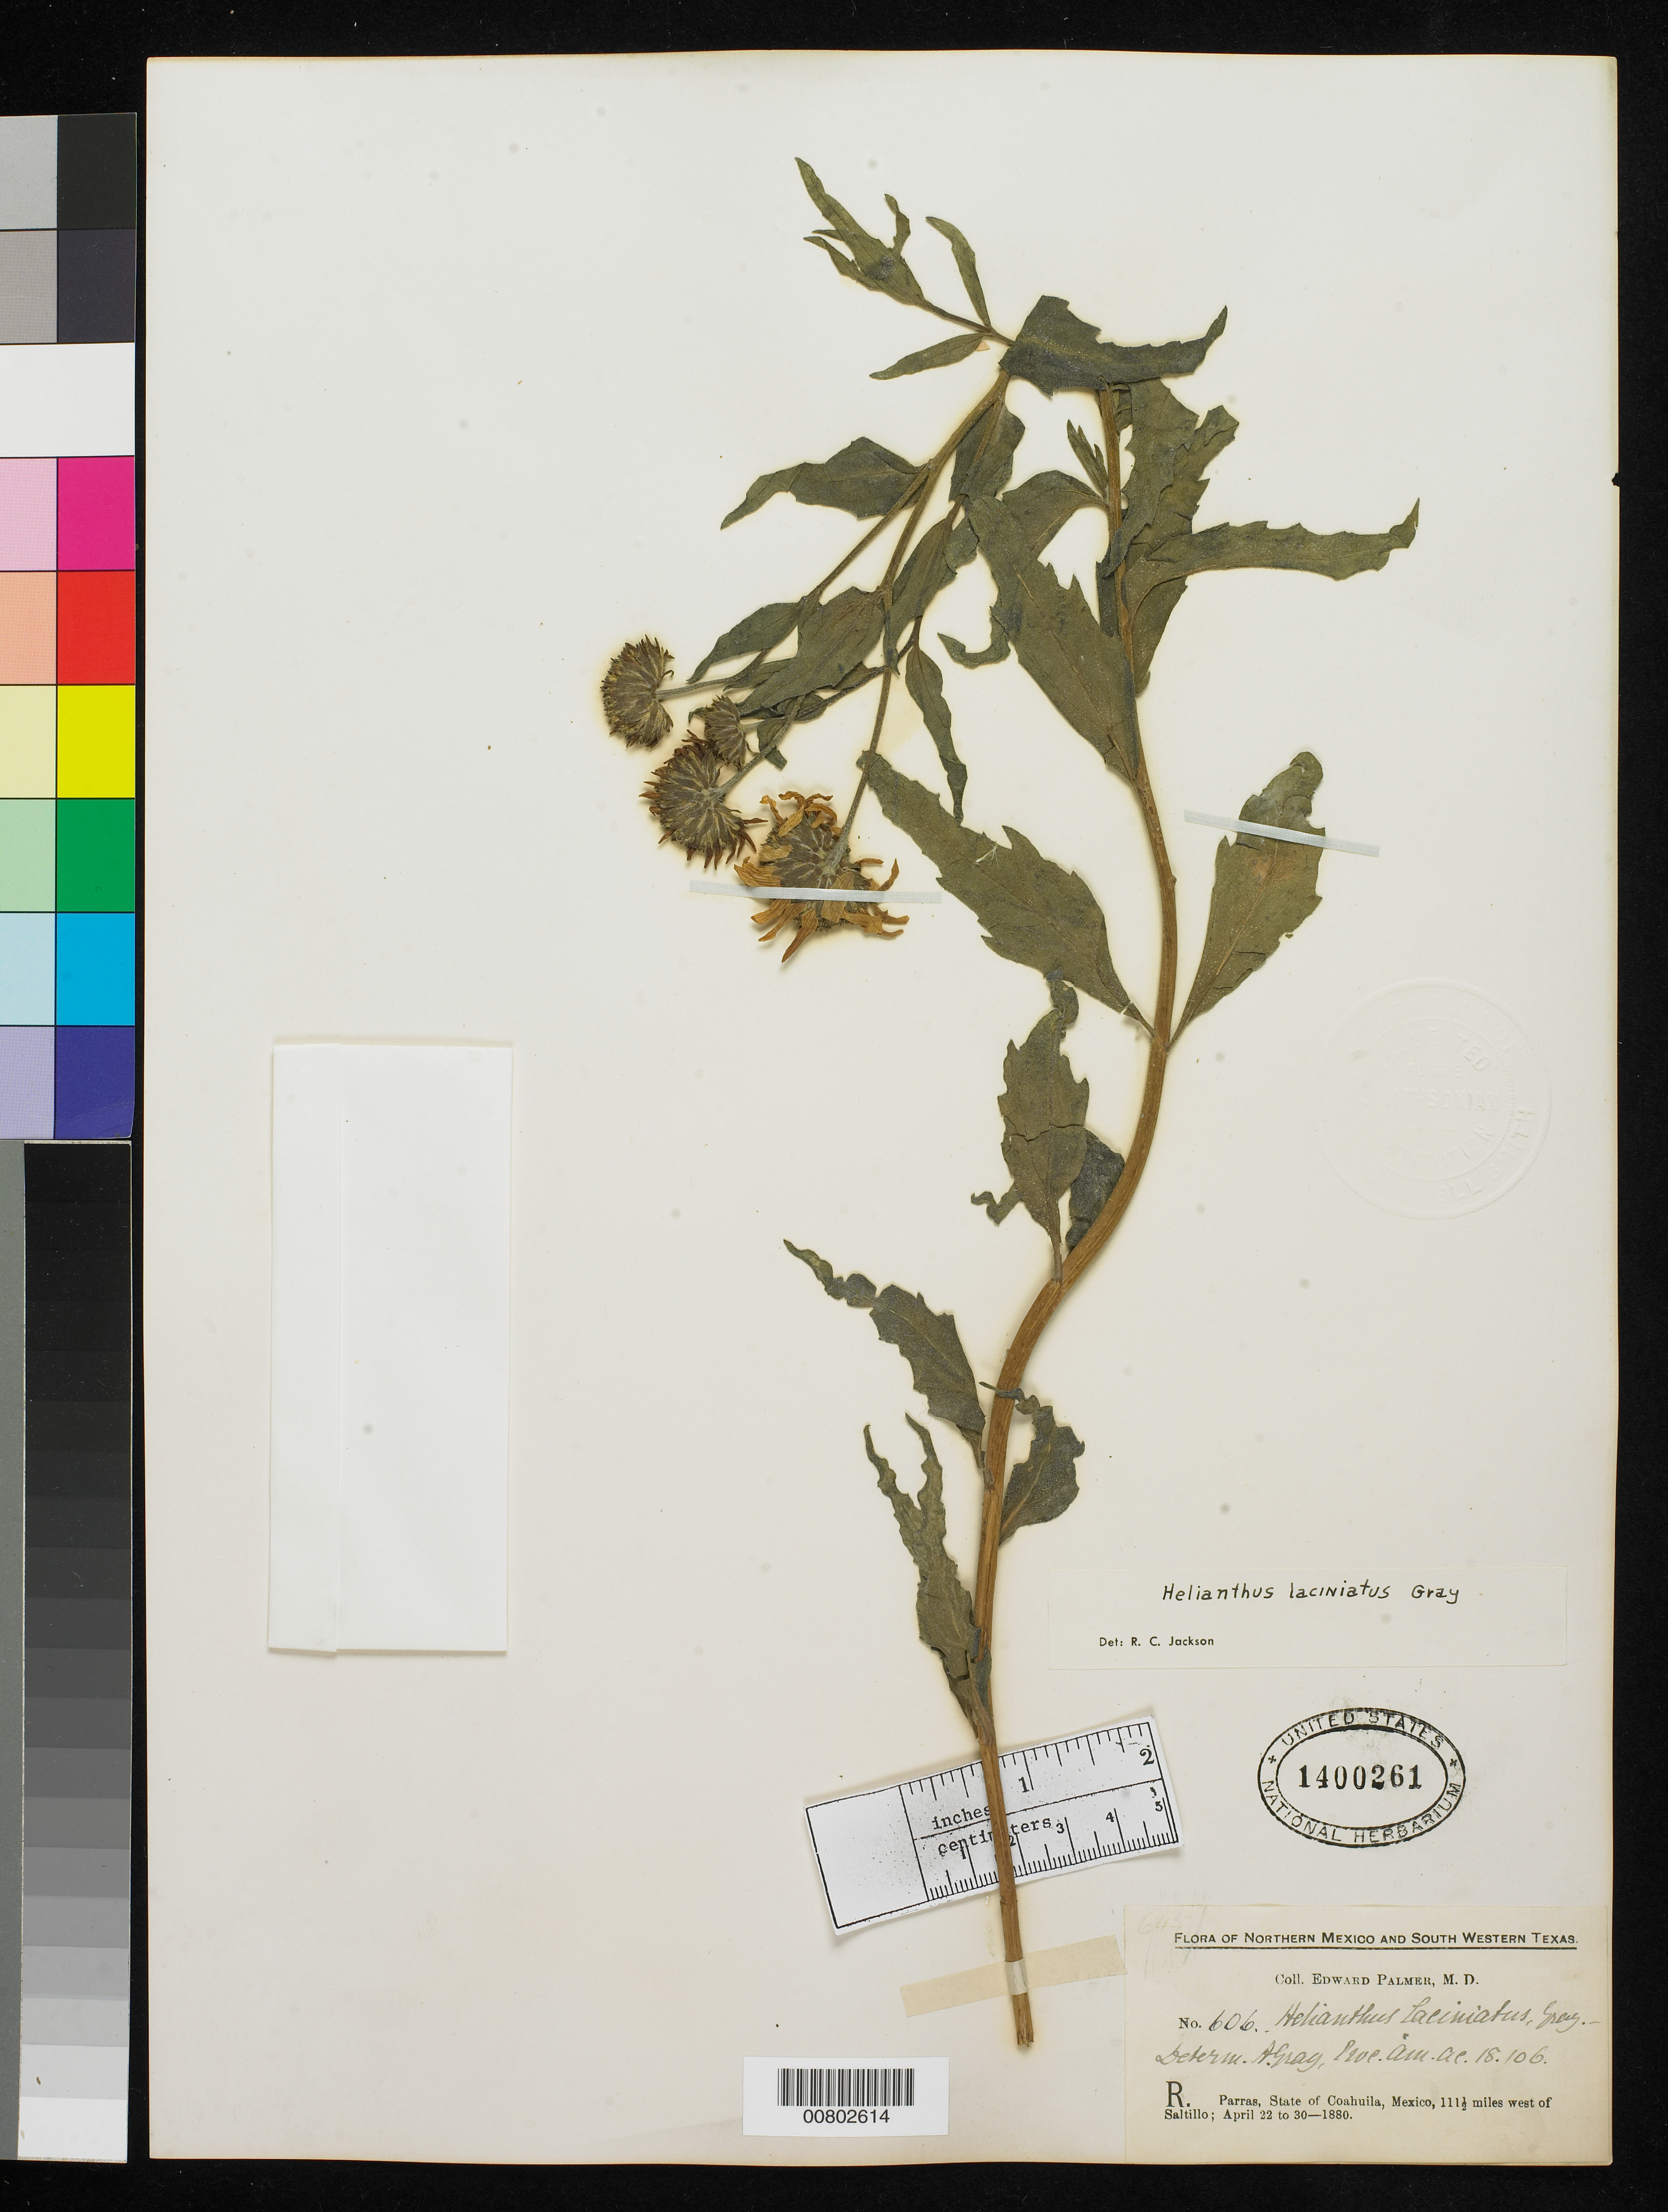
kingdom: Plantae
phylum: Tracheophyta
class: Magnoliopsida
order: Asterales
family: Asteraceae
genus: Helianthus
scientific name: Helianthus laciniatus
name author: A. Gray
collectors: E. Palmer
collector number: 606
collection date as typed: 22 Apr 1880 to 30 Apr 1880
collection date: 1880-04-22/1880-04-30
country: Mexico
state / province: Coahuila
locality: R. Parras, Coahuila 111½ miles west of Saltillo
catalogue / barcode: US 1400261